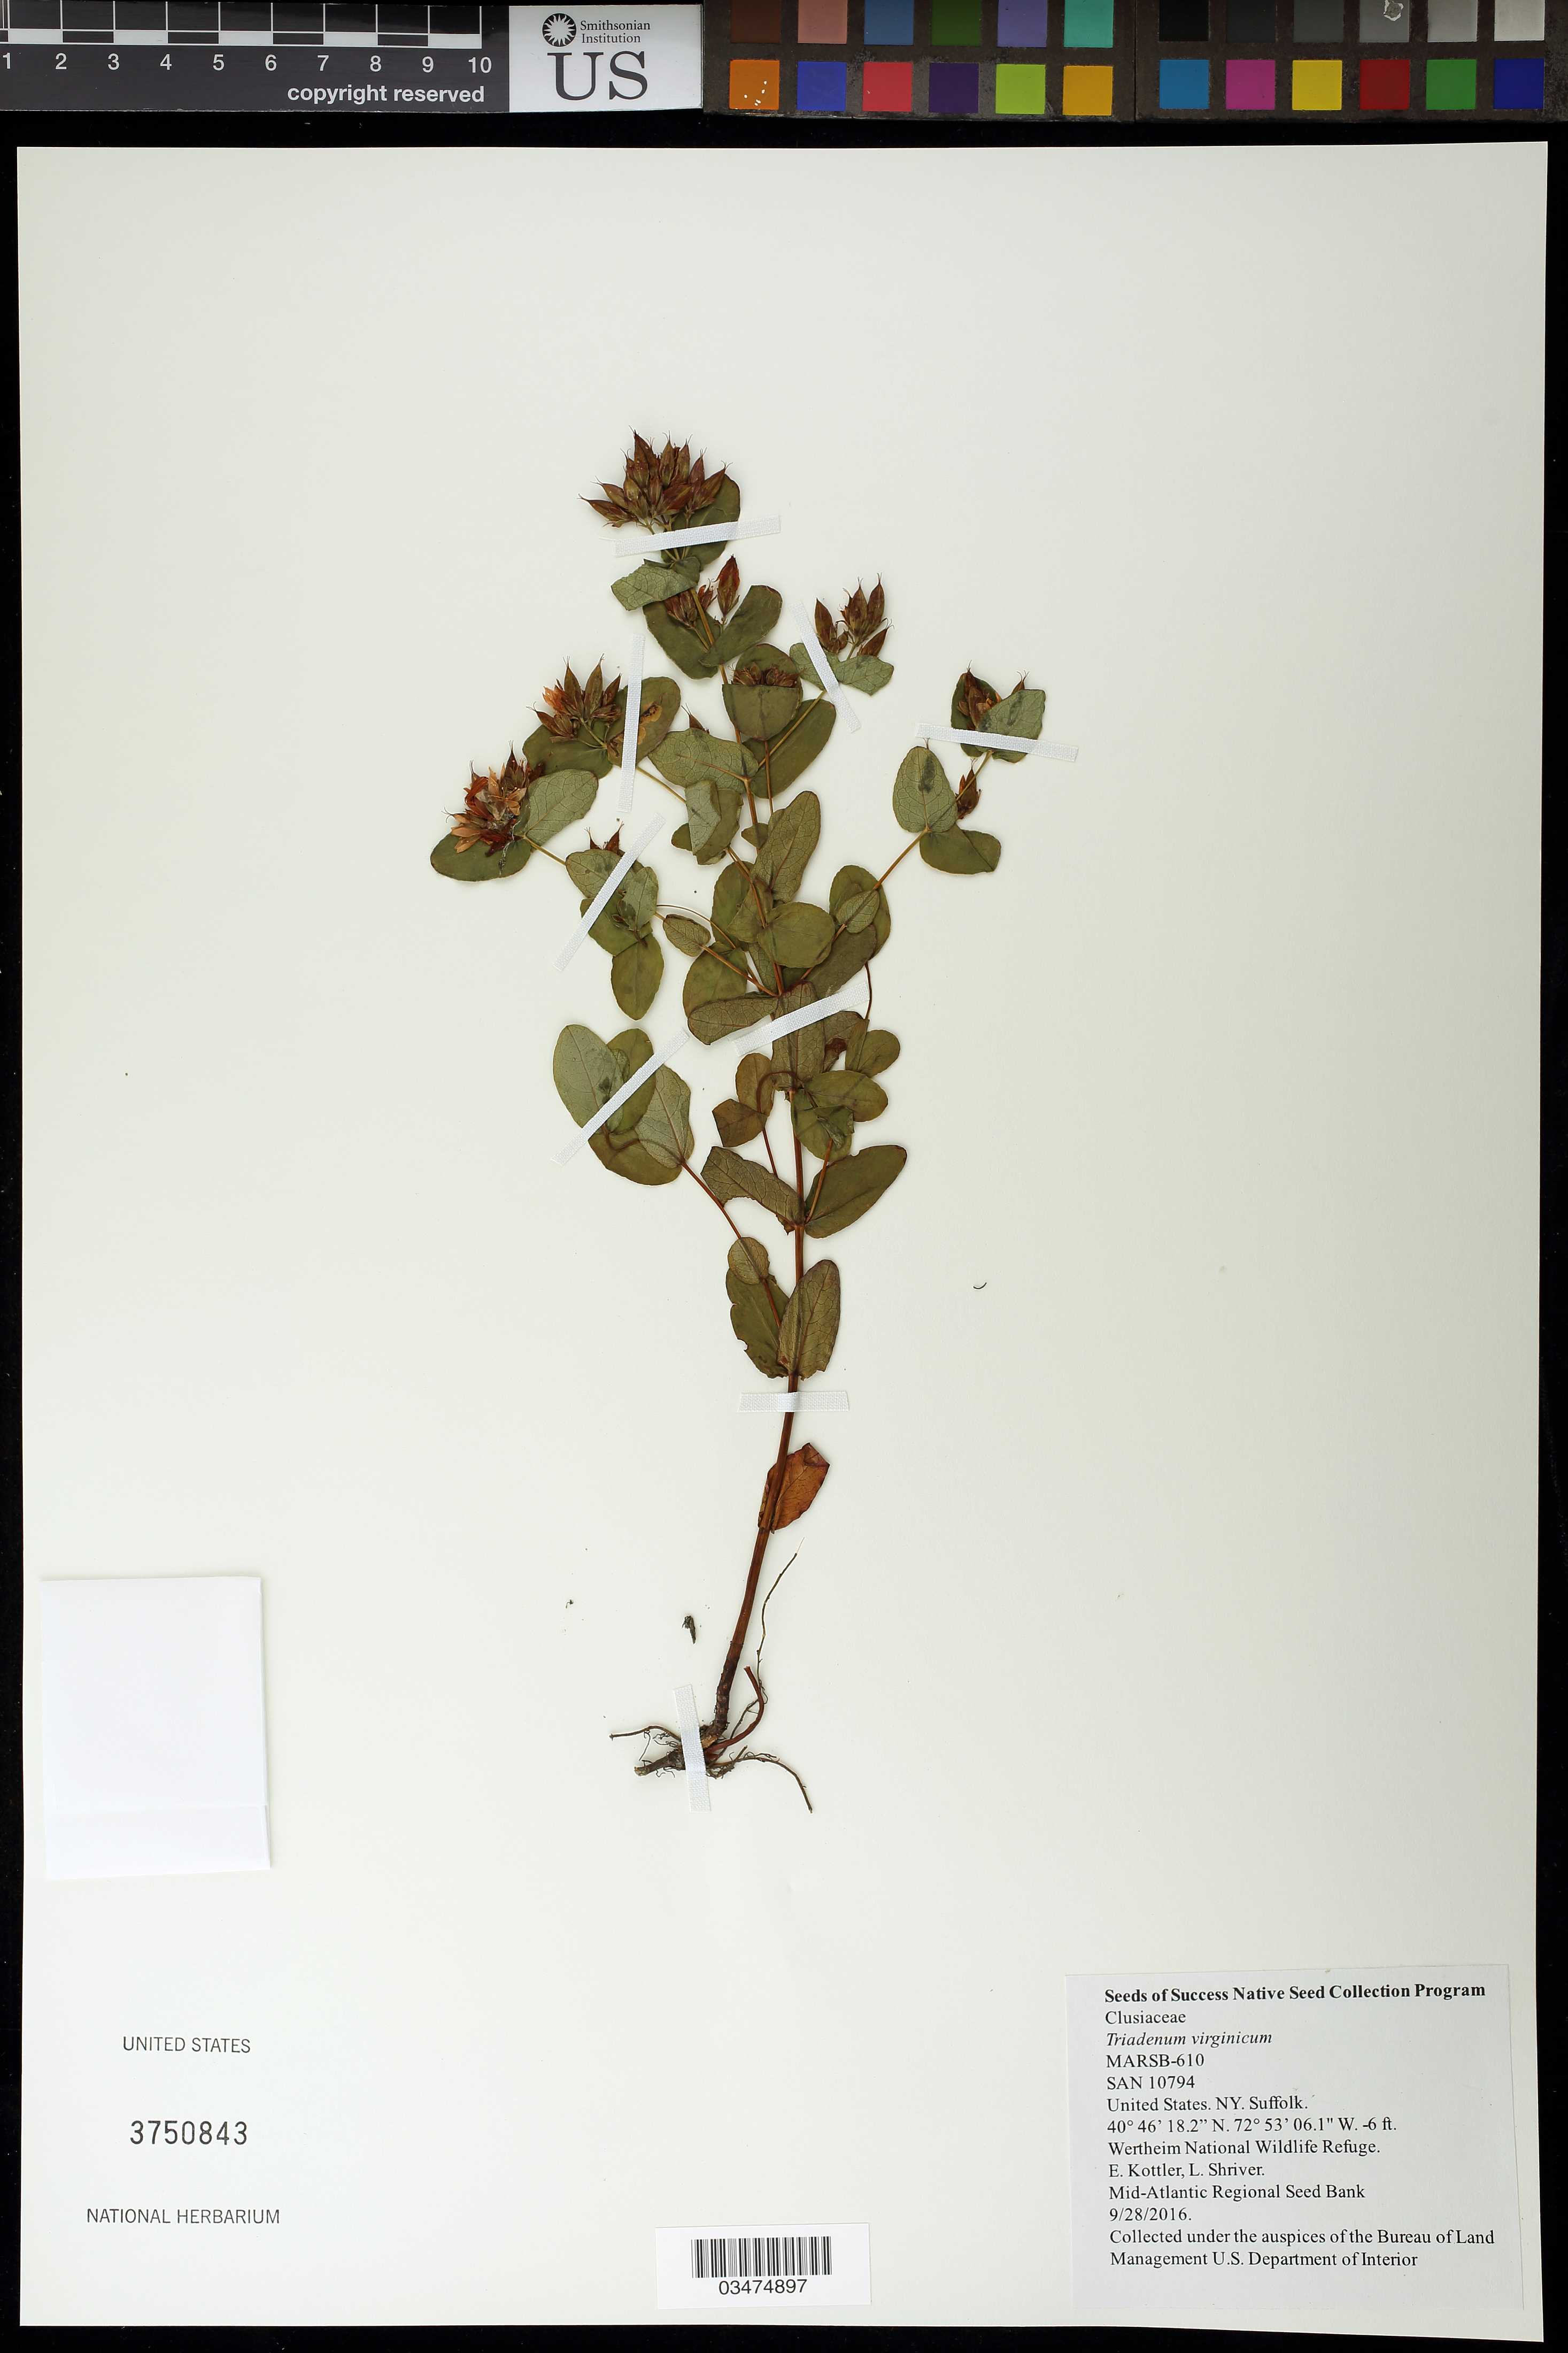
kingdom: Plantae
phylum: Tracheophyta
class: Magnoliopsida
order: Malpighiales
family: Hypericaceae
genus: Triadenum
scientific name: Triadenum virginicum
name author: (L.) Raf.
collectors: E. Kottler & L. Shriver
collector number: MARSB-610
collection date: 2016-09-28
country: United States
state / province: New York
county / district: Suffolk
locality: Wertheim National Widlife Refuge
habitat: Tidal high salt marsh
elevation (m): -2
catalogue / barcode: US 3750843